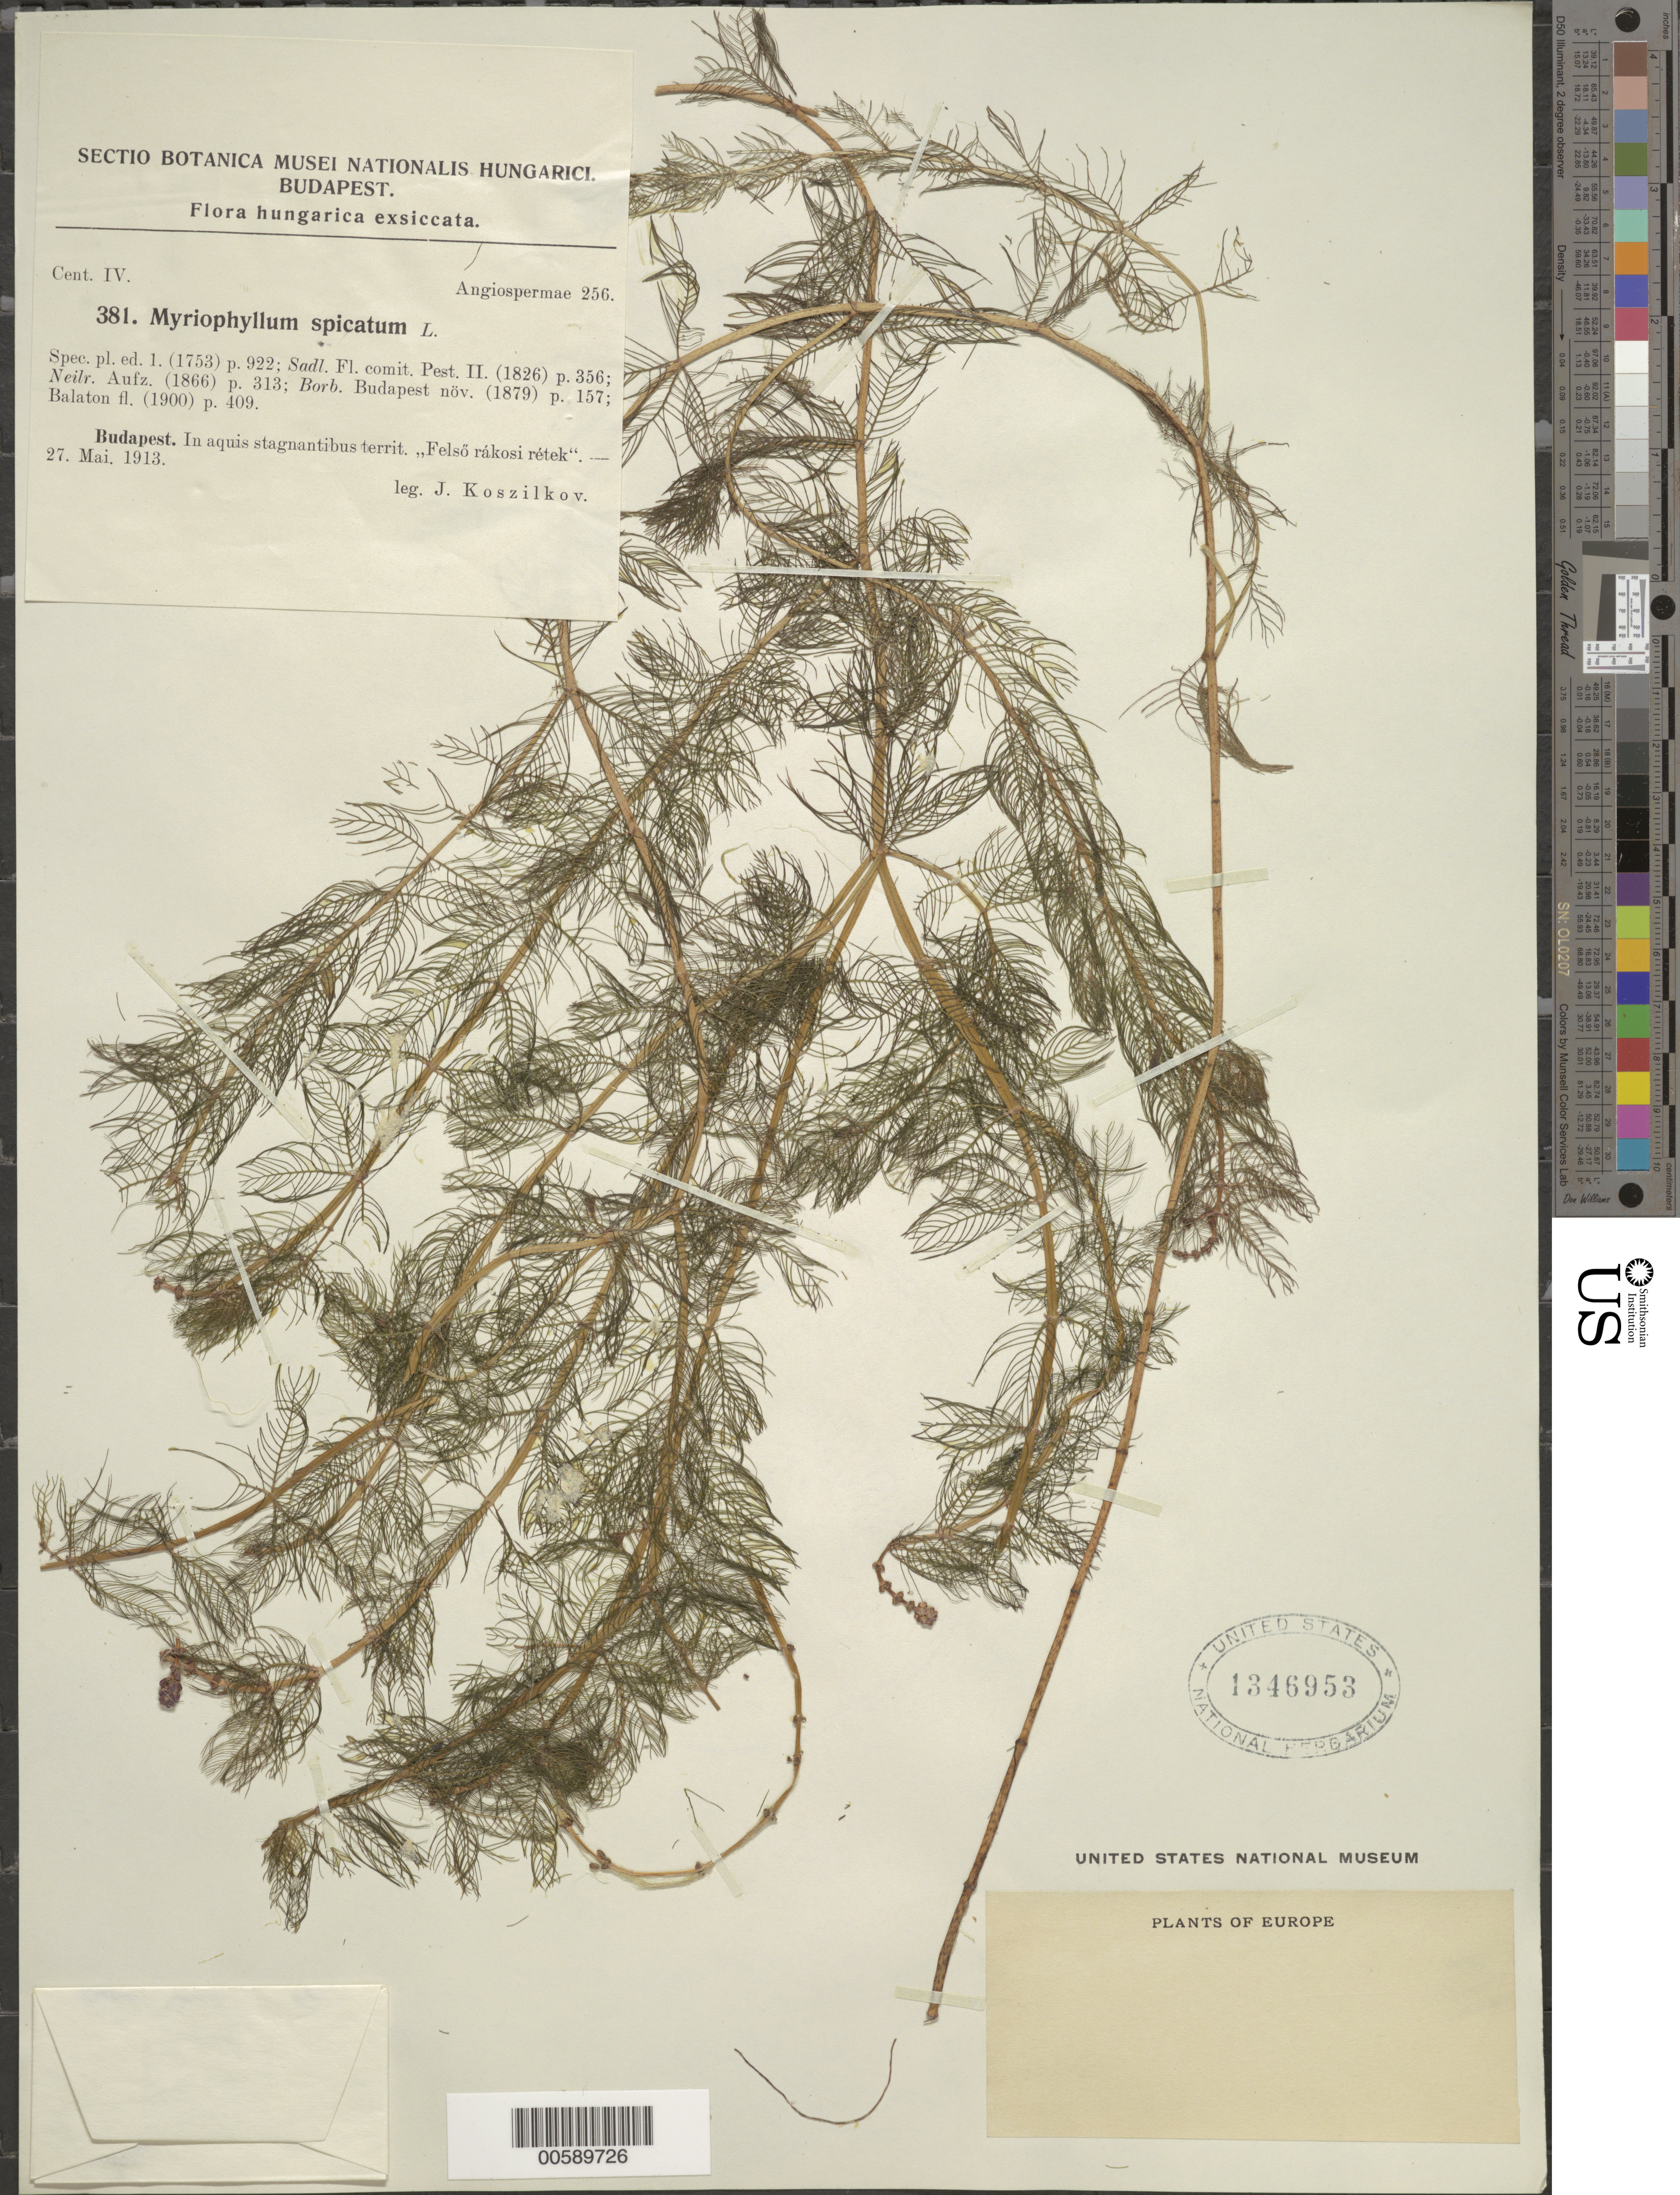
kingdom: Plantae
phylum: Tracheophyta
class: Magnoliopsida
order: Saxifragales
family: Haloragaceae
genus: Myriophyllum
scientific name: Myriophyllum spicatum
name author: L.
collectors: J. Koszilkov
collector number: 381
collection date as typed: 27 May 1913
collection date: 1913-05-27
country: Hungary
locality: Budapest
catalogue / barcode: US 1346953